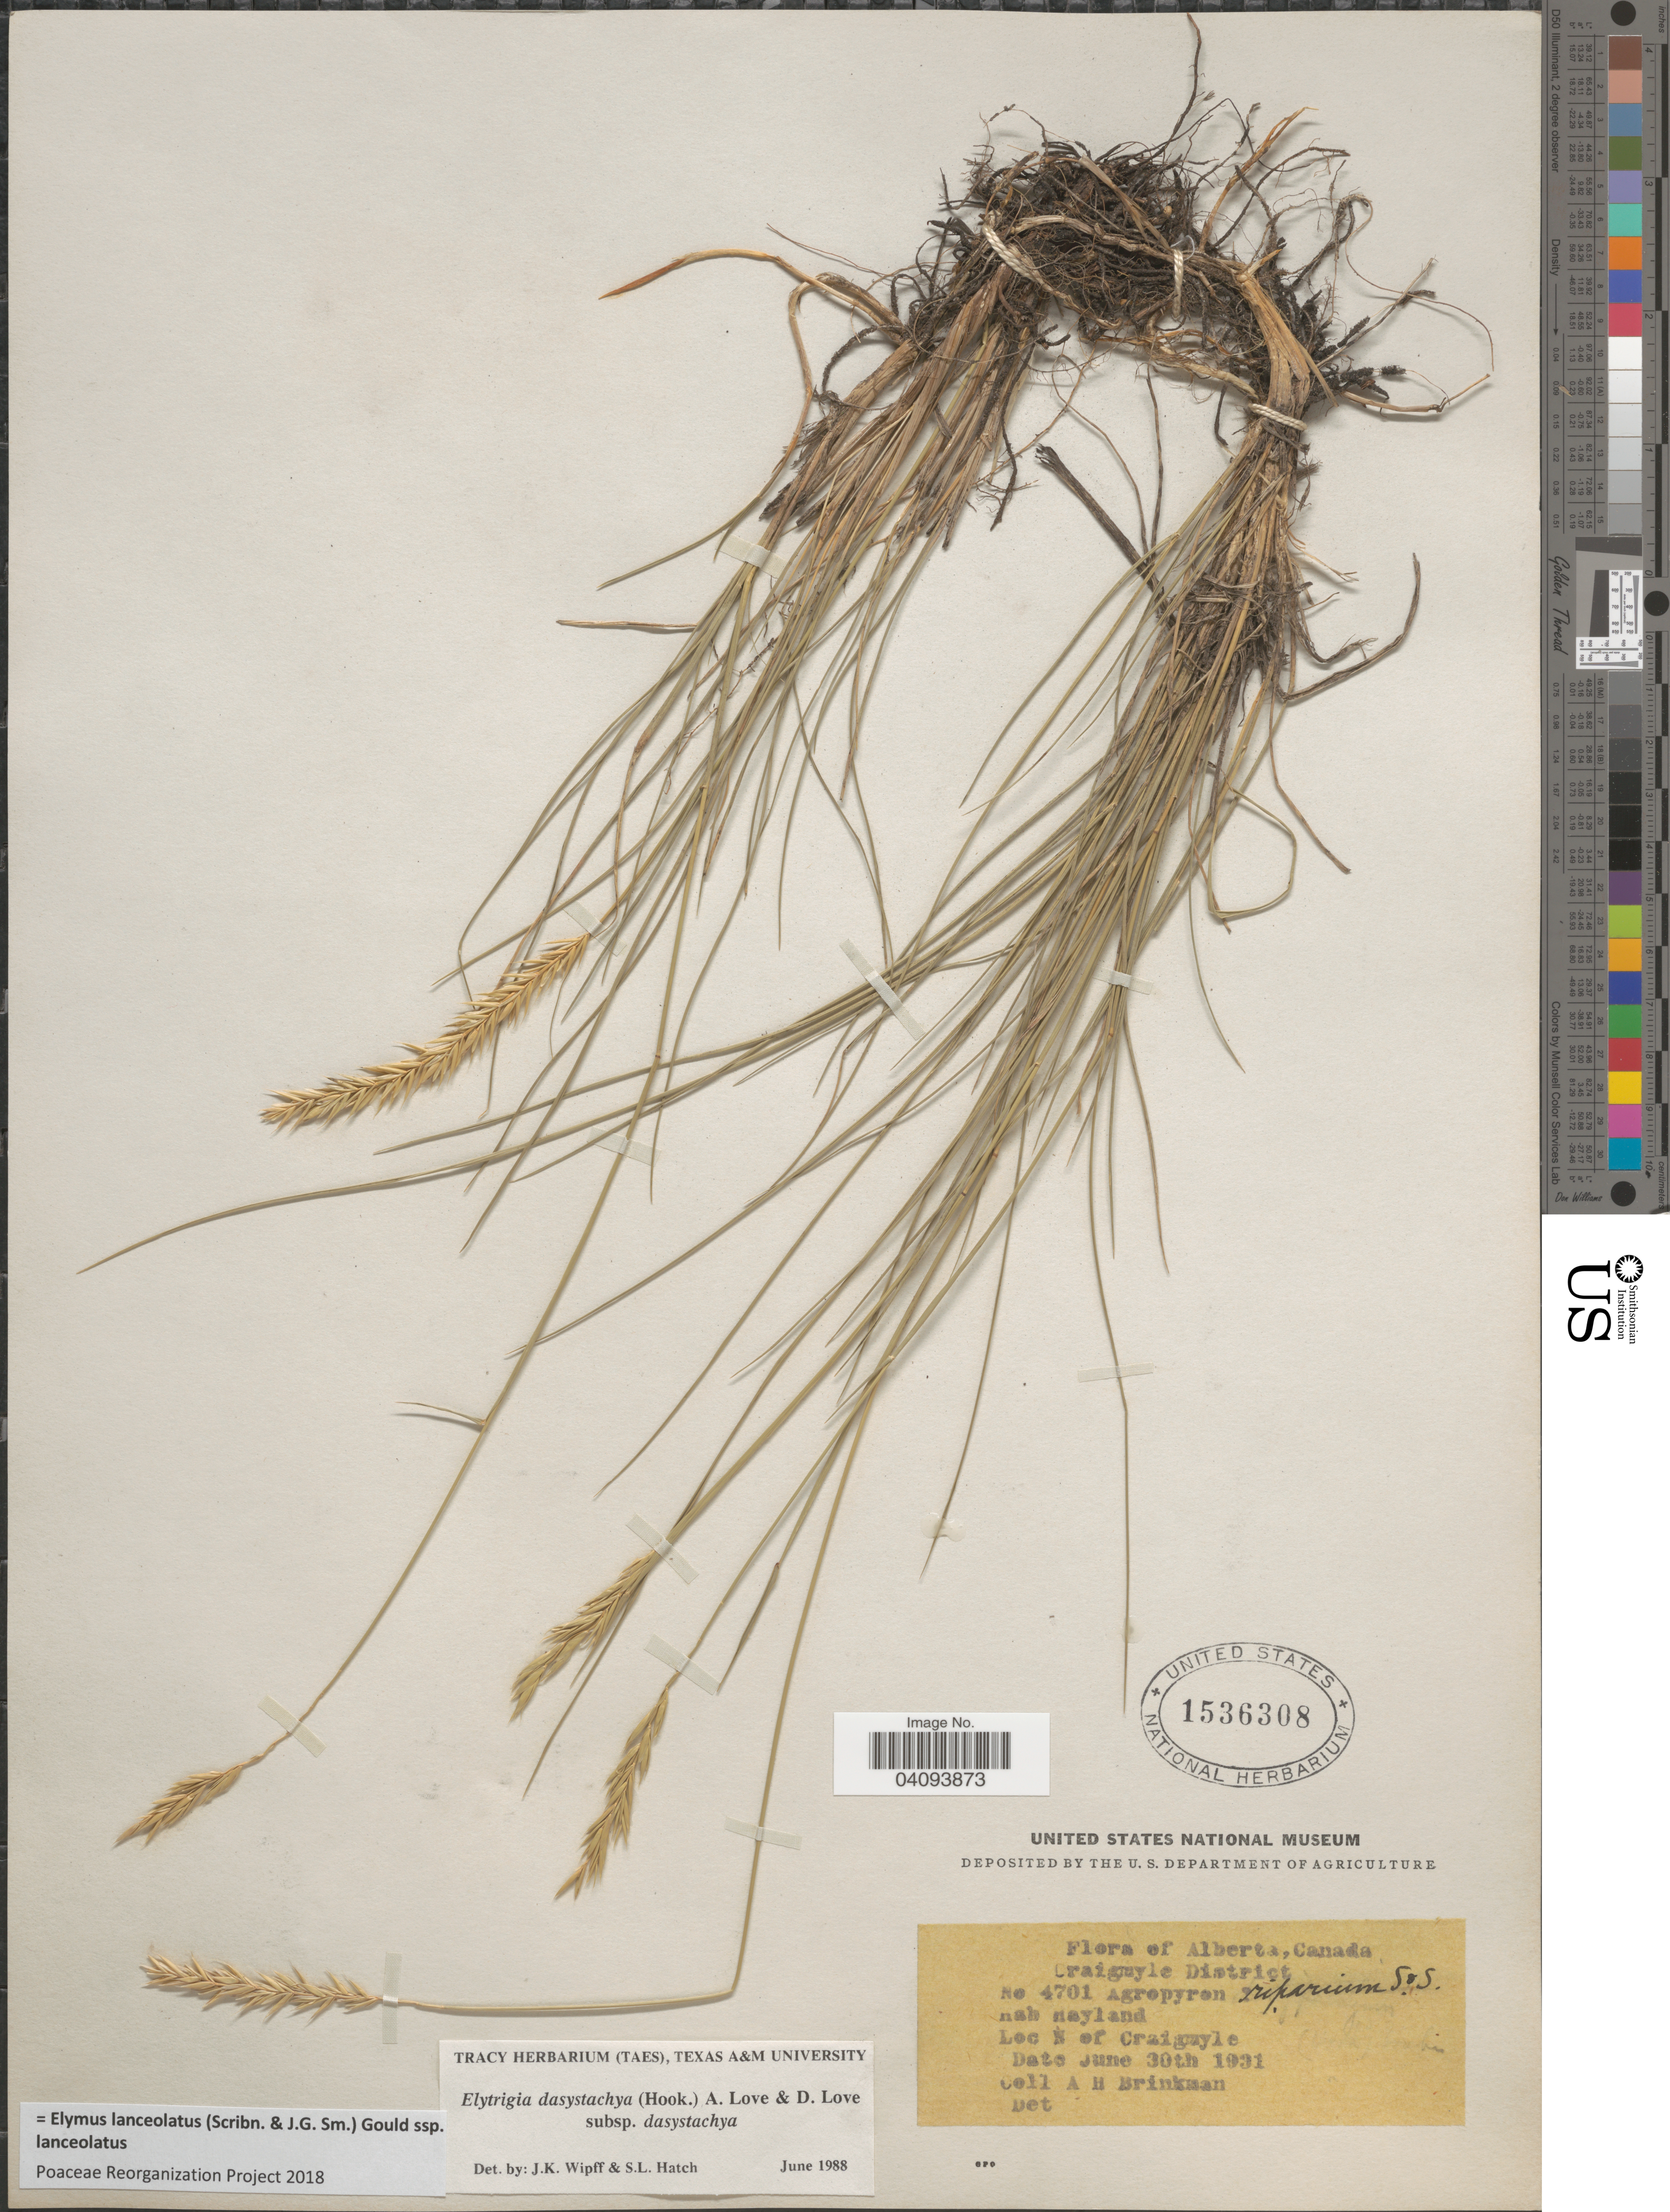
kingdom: Plantae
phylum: Tracheophyta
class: Liliopsida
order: Poales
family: Poaceae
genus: Elymus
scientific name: Elymus lanceolatus subsp. lanceolatus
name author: (Scribn. & J.G. Sm.) Gould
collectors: A. Brinkman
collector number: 4701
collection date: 1931-06-30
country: Canada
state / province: Alberta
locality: Craigmyle District. N of Craigmyle.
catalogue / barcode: US 1536308